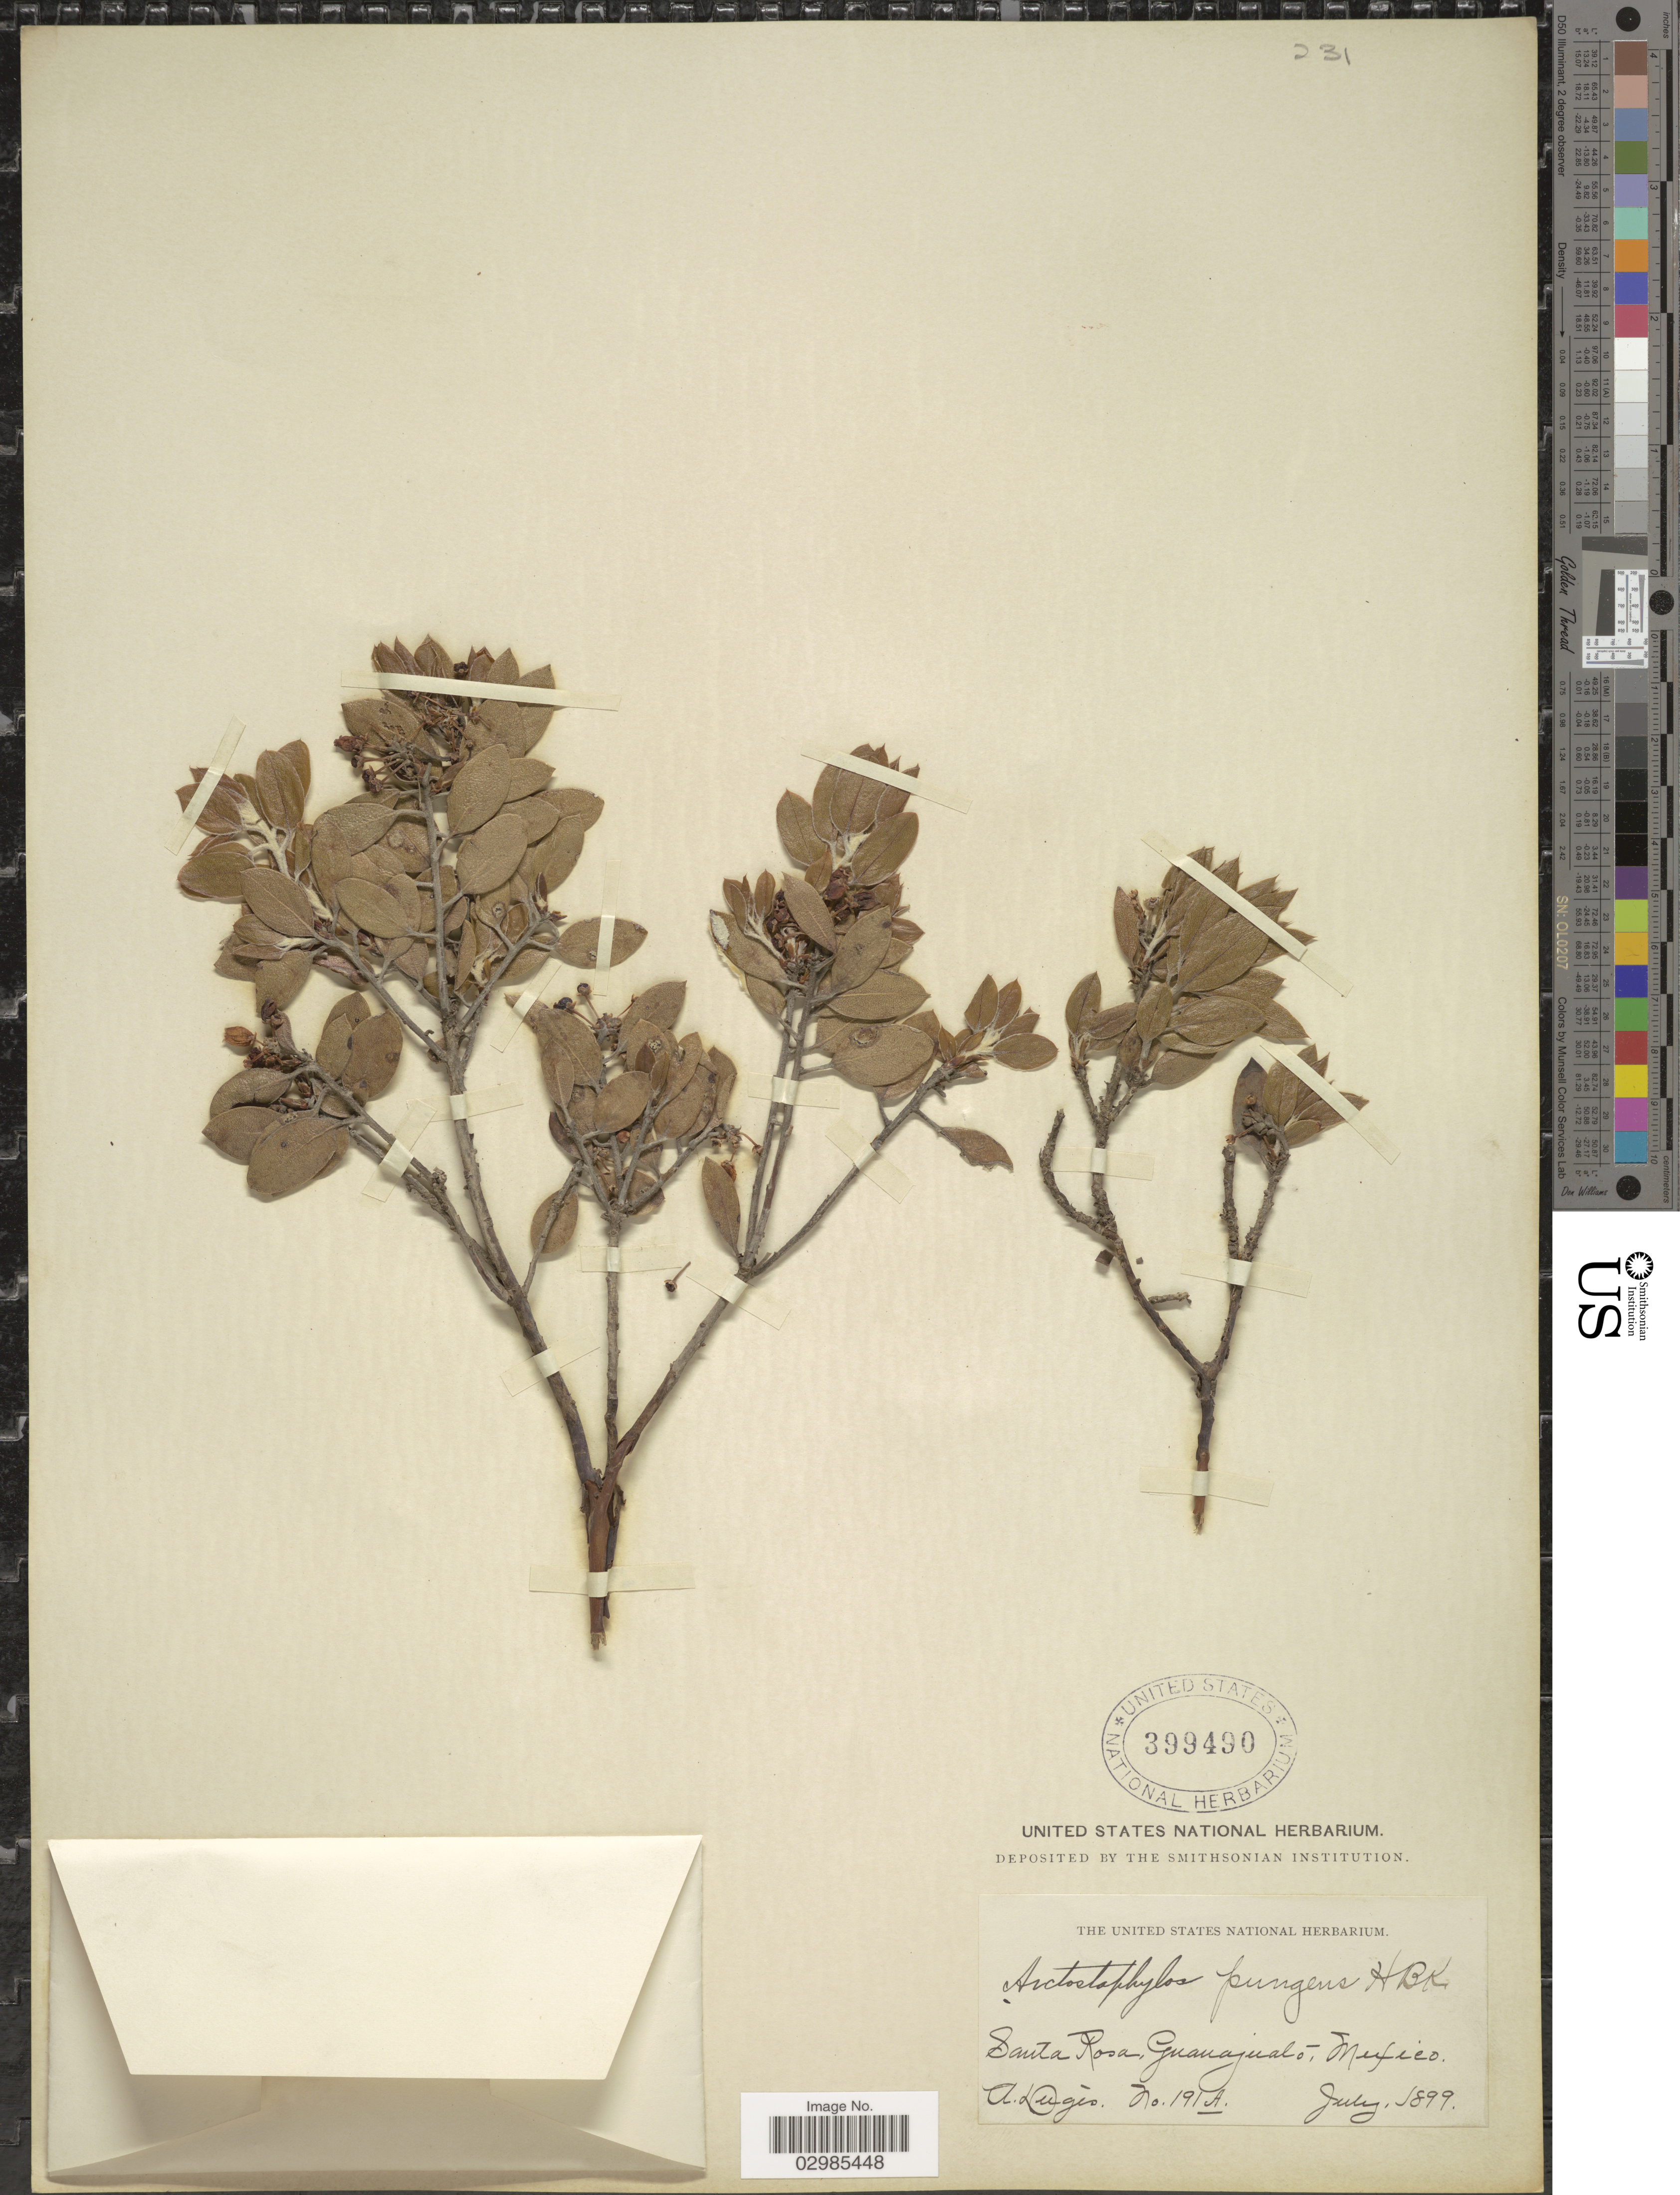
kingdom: Plantae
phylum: Tracheophyta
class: Magnoliopsida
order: Ericales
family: Ericaceae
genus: Arctostaphylos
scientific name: Arctostaphylos pungens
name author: Kunth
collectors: A. Dugès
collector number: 191A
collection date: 1899-07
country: Mexico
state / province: Guanajuato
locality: Santa Rosa.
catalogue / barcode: US 399490